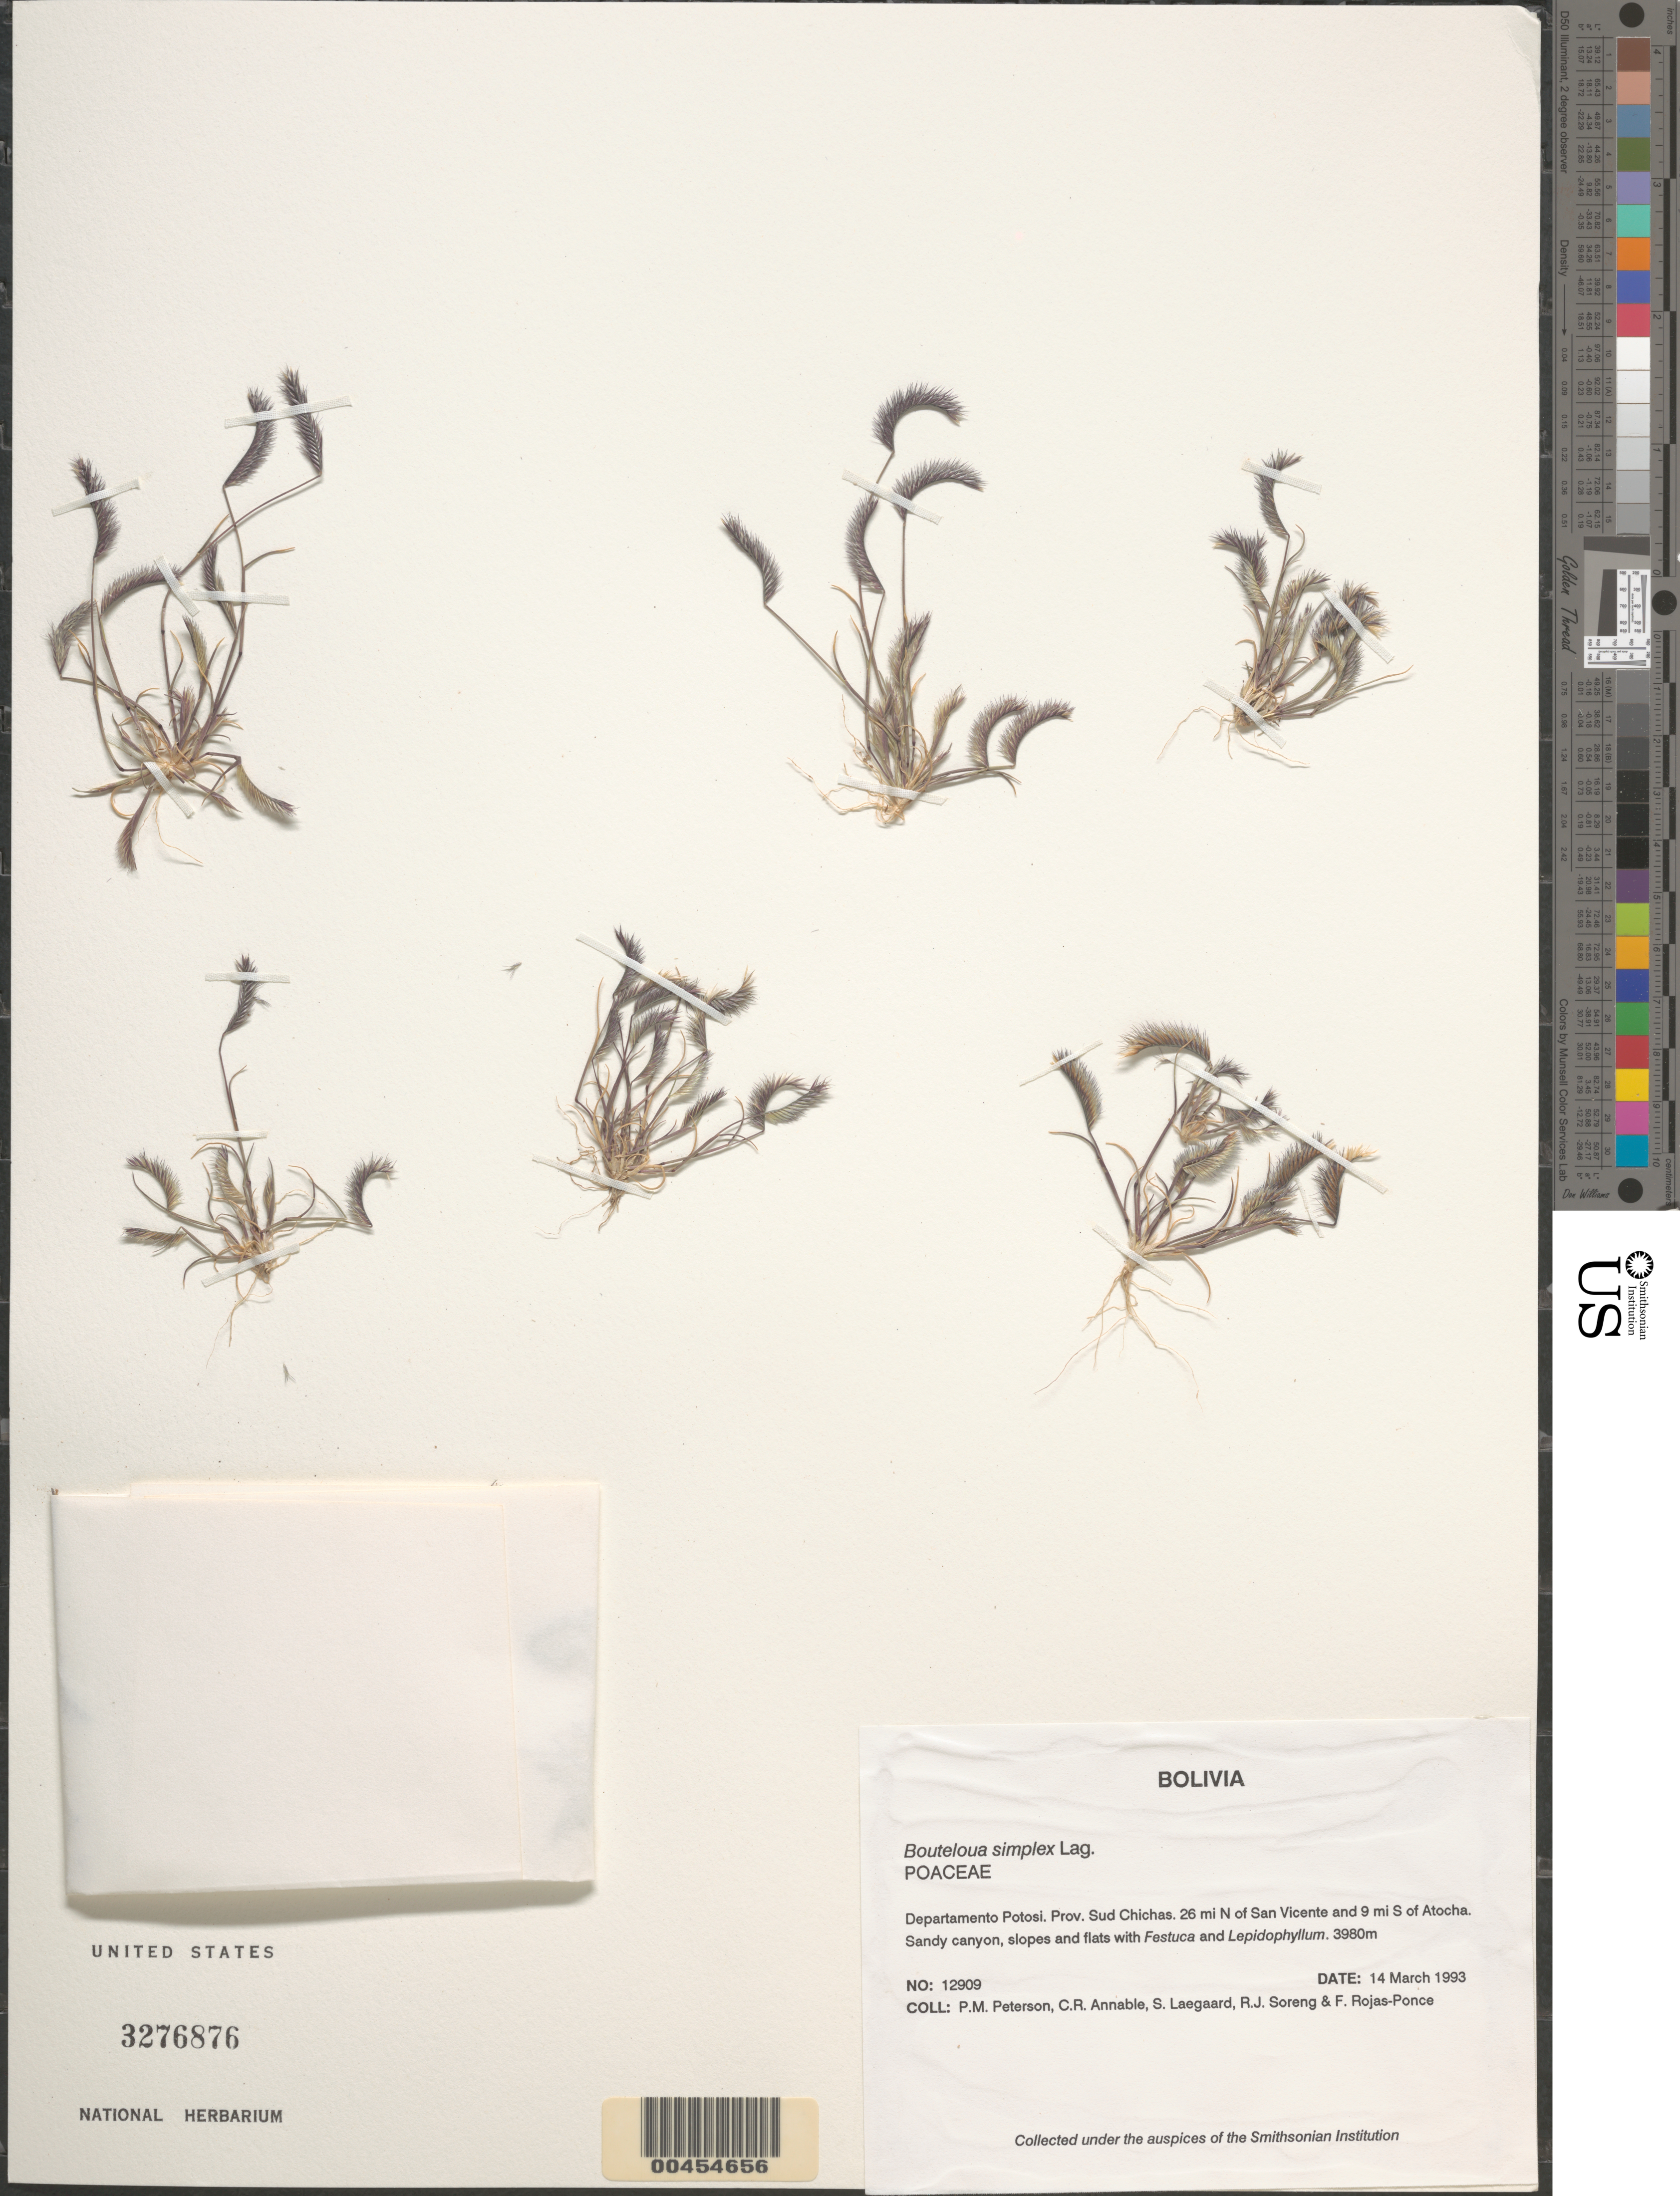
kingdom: Plantae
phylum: Tracheophyta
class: Liliopsida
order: Poales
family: Poaceae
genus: Bouteloua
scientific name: Bouteloua simplex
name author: Lag.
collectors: P. M. Peterson, C. R. Annable, S. Lægaard, R. J. Soreng & F. Rojas-Ponce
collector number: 12909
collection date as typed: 14 Mar 1993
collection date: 1993-03-14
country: Bolivia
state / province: Potosí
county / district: Sud Chichas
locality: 26 mi N of San Vicente and 9 mi S of Atocha.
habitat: Sandy canyon, slopes and flats with Festuca and Lepidophyllum.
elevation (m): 3980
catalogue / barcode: US 3276876